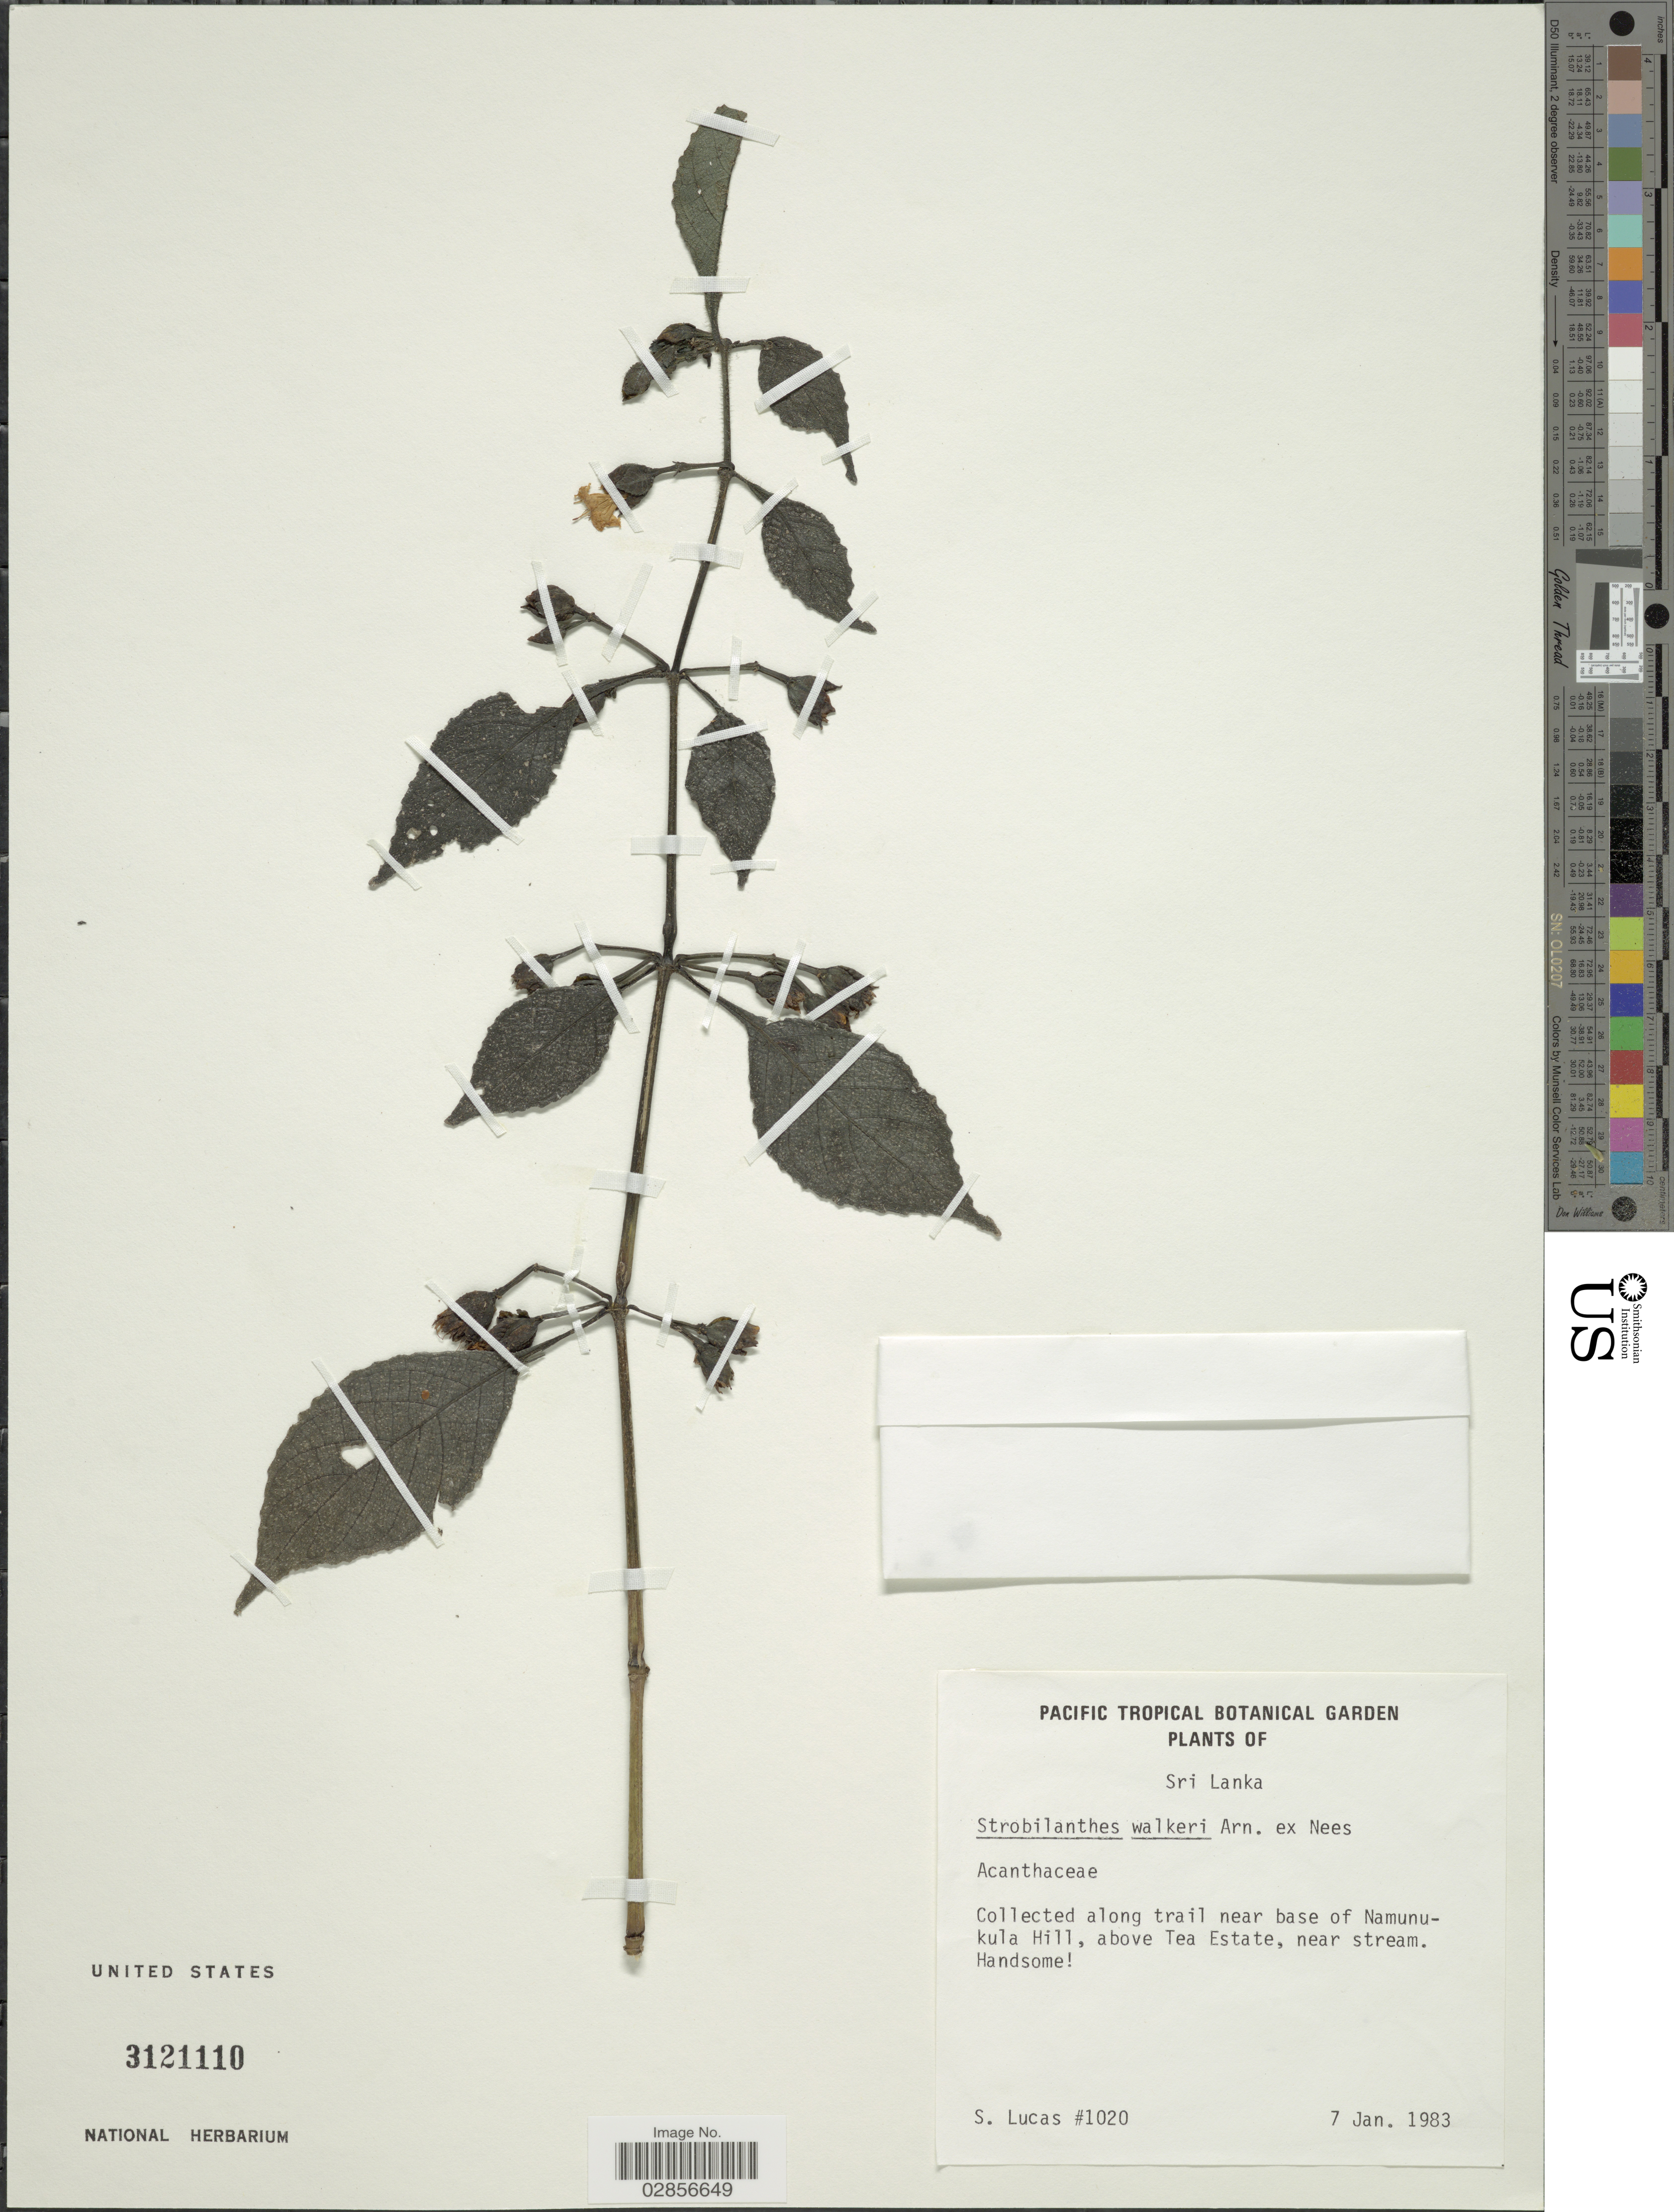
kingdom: Plantae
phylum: Tracheophyta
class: Magnoliopsida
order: Lamiales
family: Acanthaceae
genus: Strobilanthes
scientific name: Strobilanthes walkeri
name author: Arn.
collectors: S. Lucas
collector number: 1020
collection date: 1983-01-07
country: Sri Lanka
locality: Along trail near base of Namunukula Hill, above Tea Estate, near stream.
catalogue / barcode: US 3121110